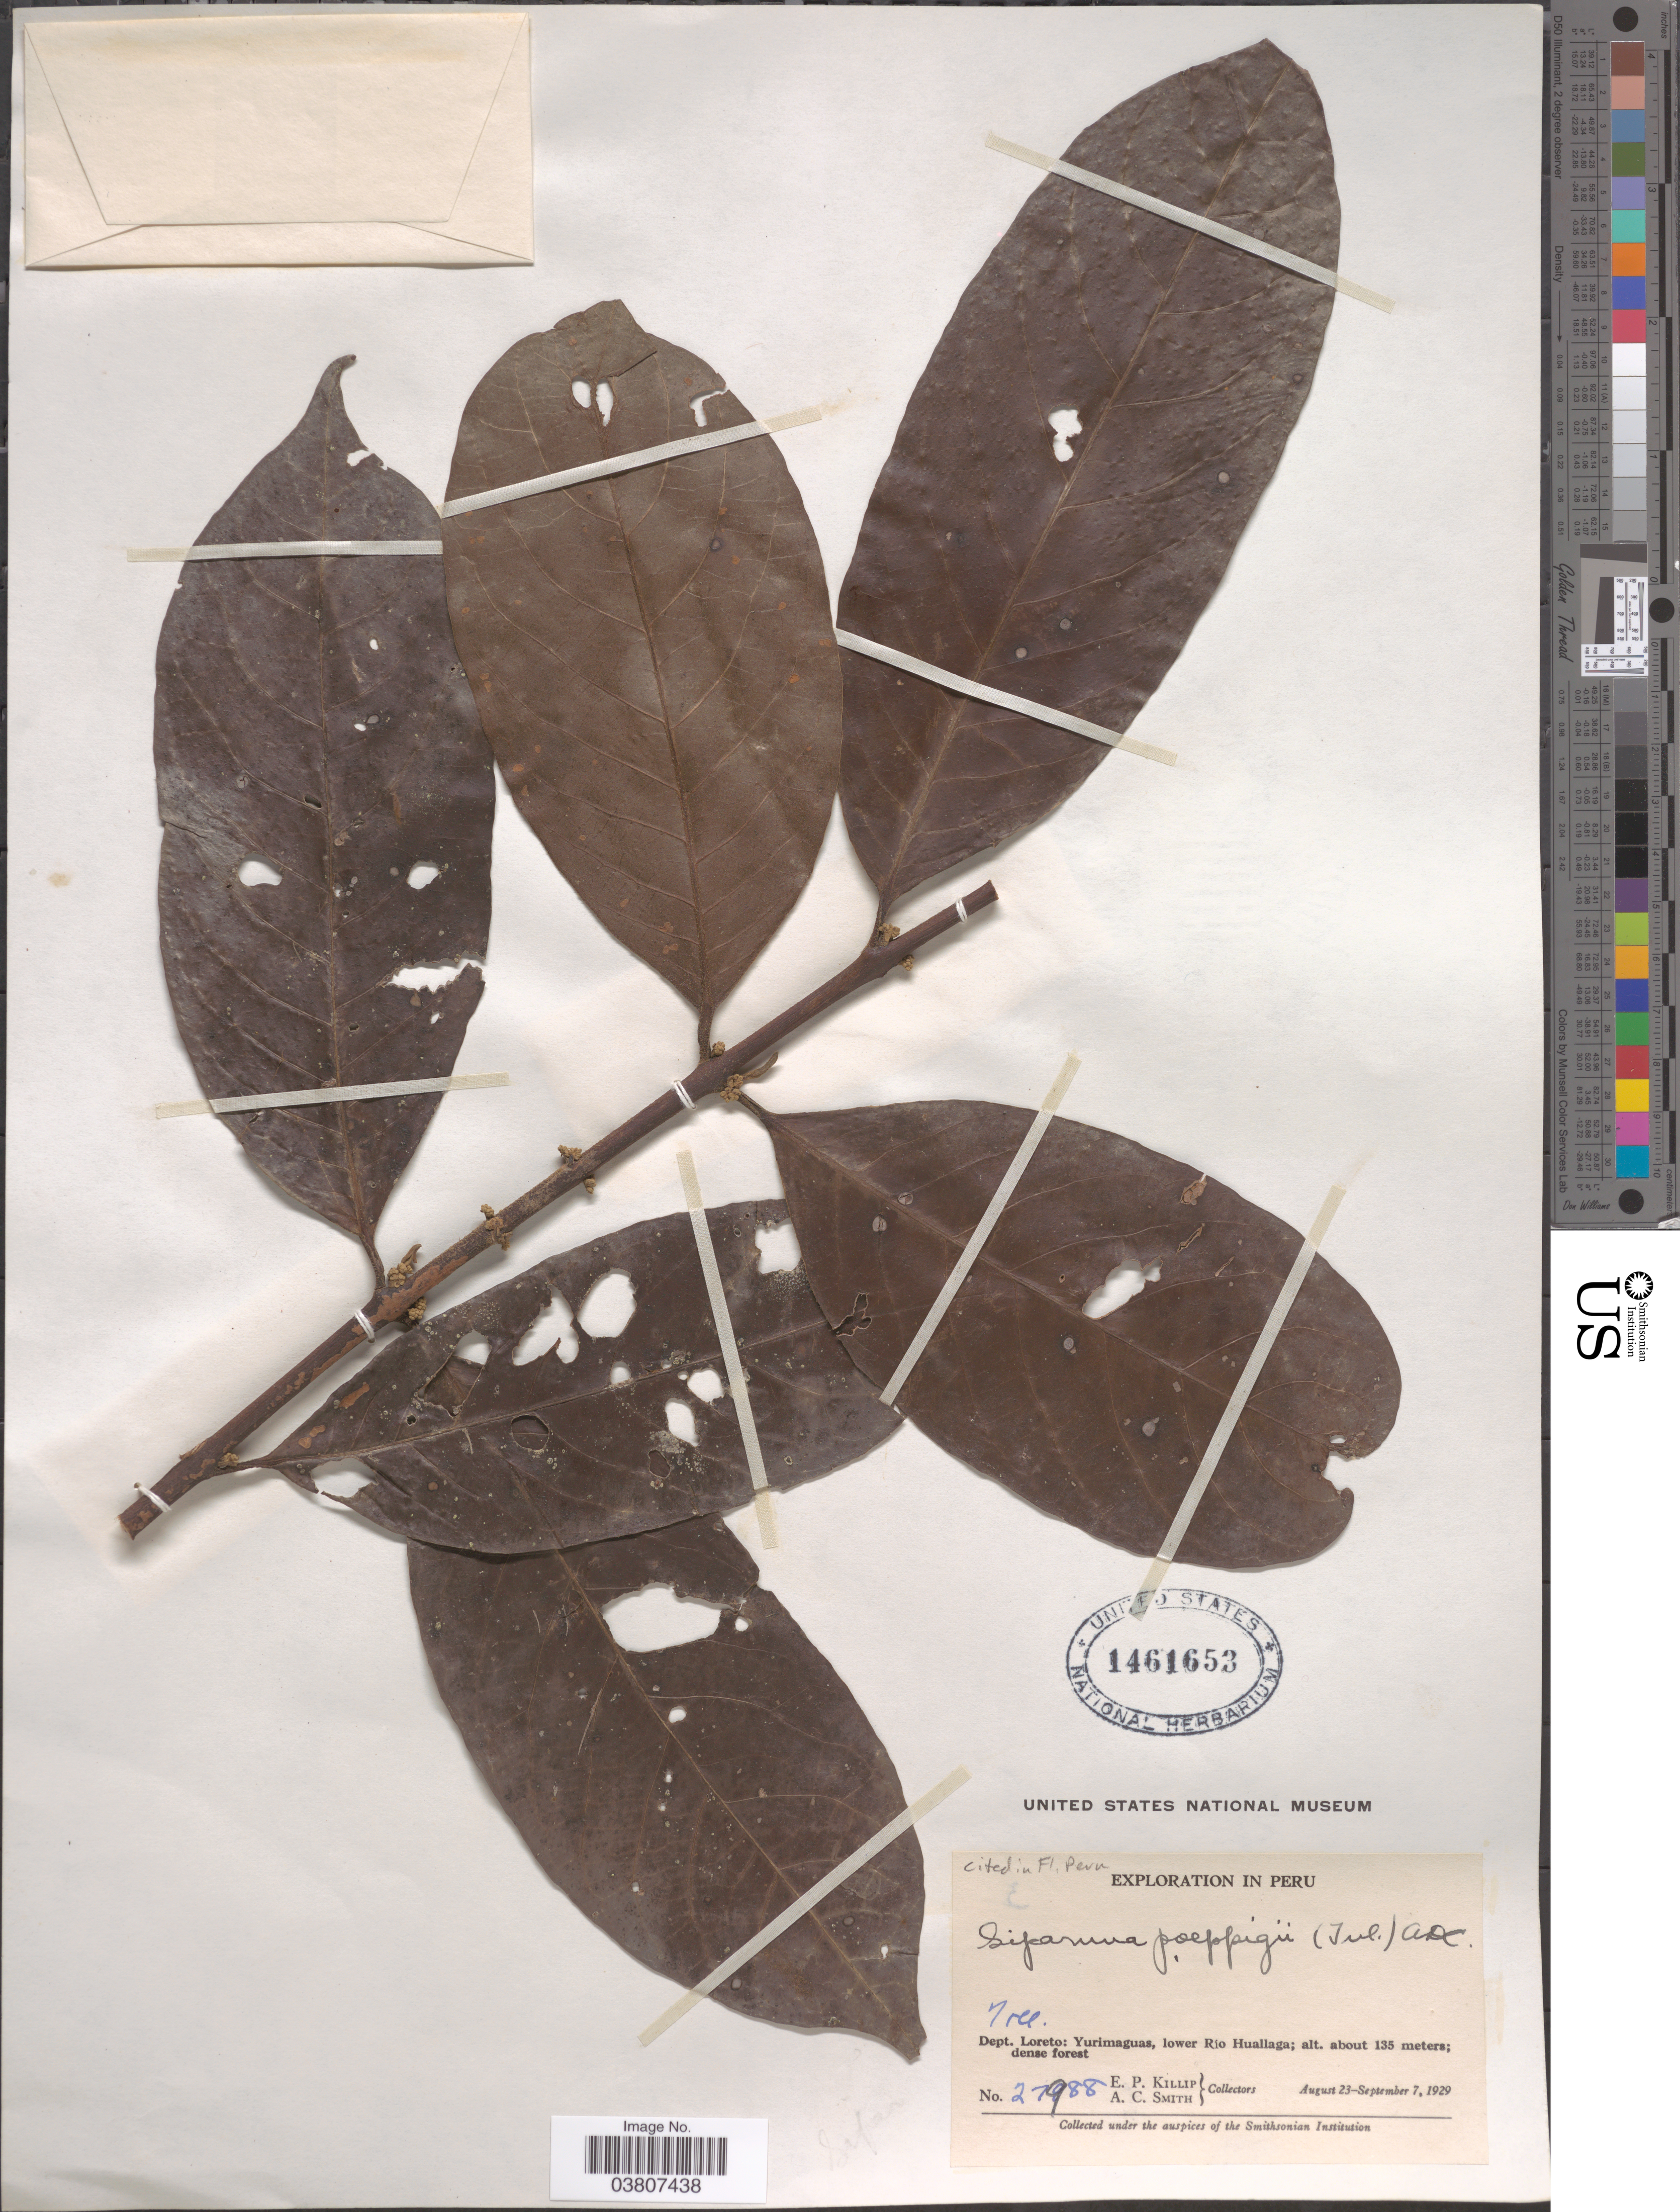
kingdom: Plantae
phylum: Tracheophyta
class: Magnoliopsida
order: Laurales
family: Siparunaceae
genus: Siparuna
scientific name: Siparuna poeppigii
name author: (Tul.) A. DC.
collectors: E. P. Killip & A. C. Smith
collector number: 27988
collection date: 1929-08-23/1929-09-07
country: Peru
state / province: Loreto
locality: Dept. Loreto: Yurimaguas, lower Rio Huallaga.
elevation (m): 135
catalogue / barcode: US 1461653